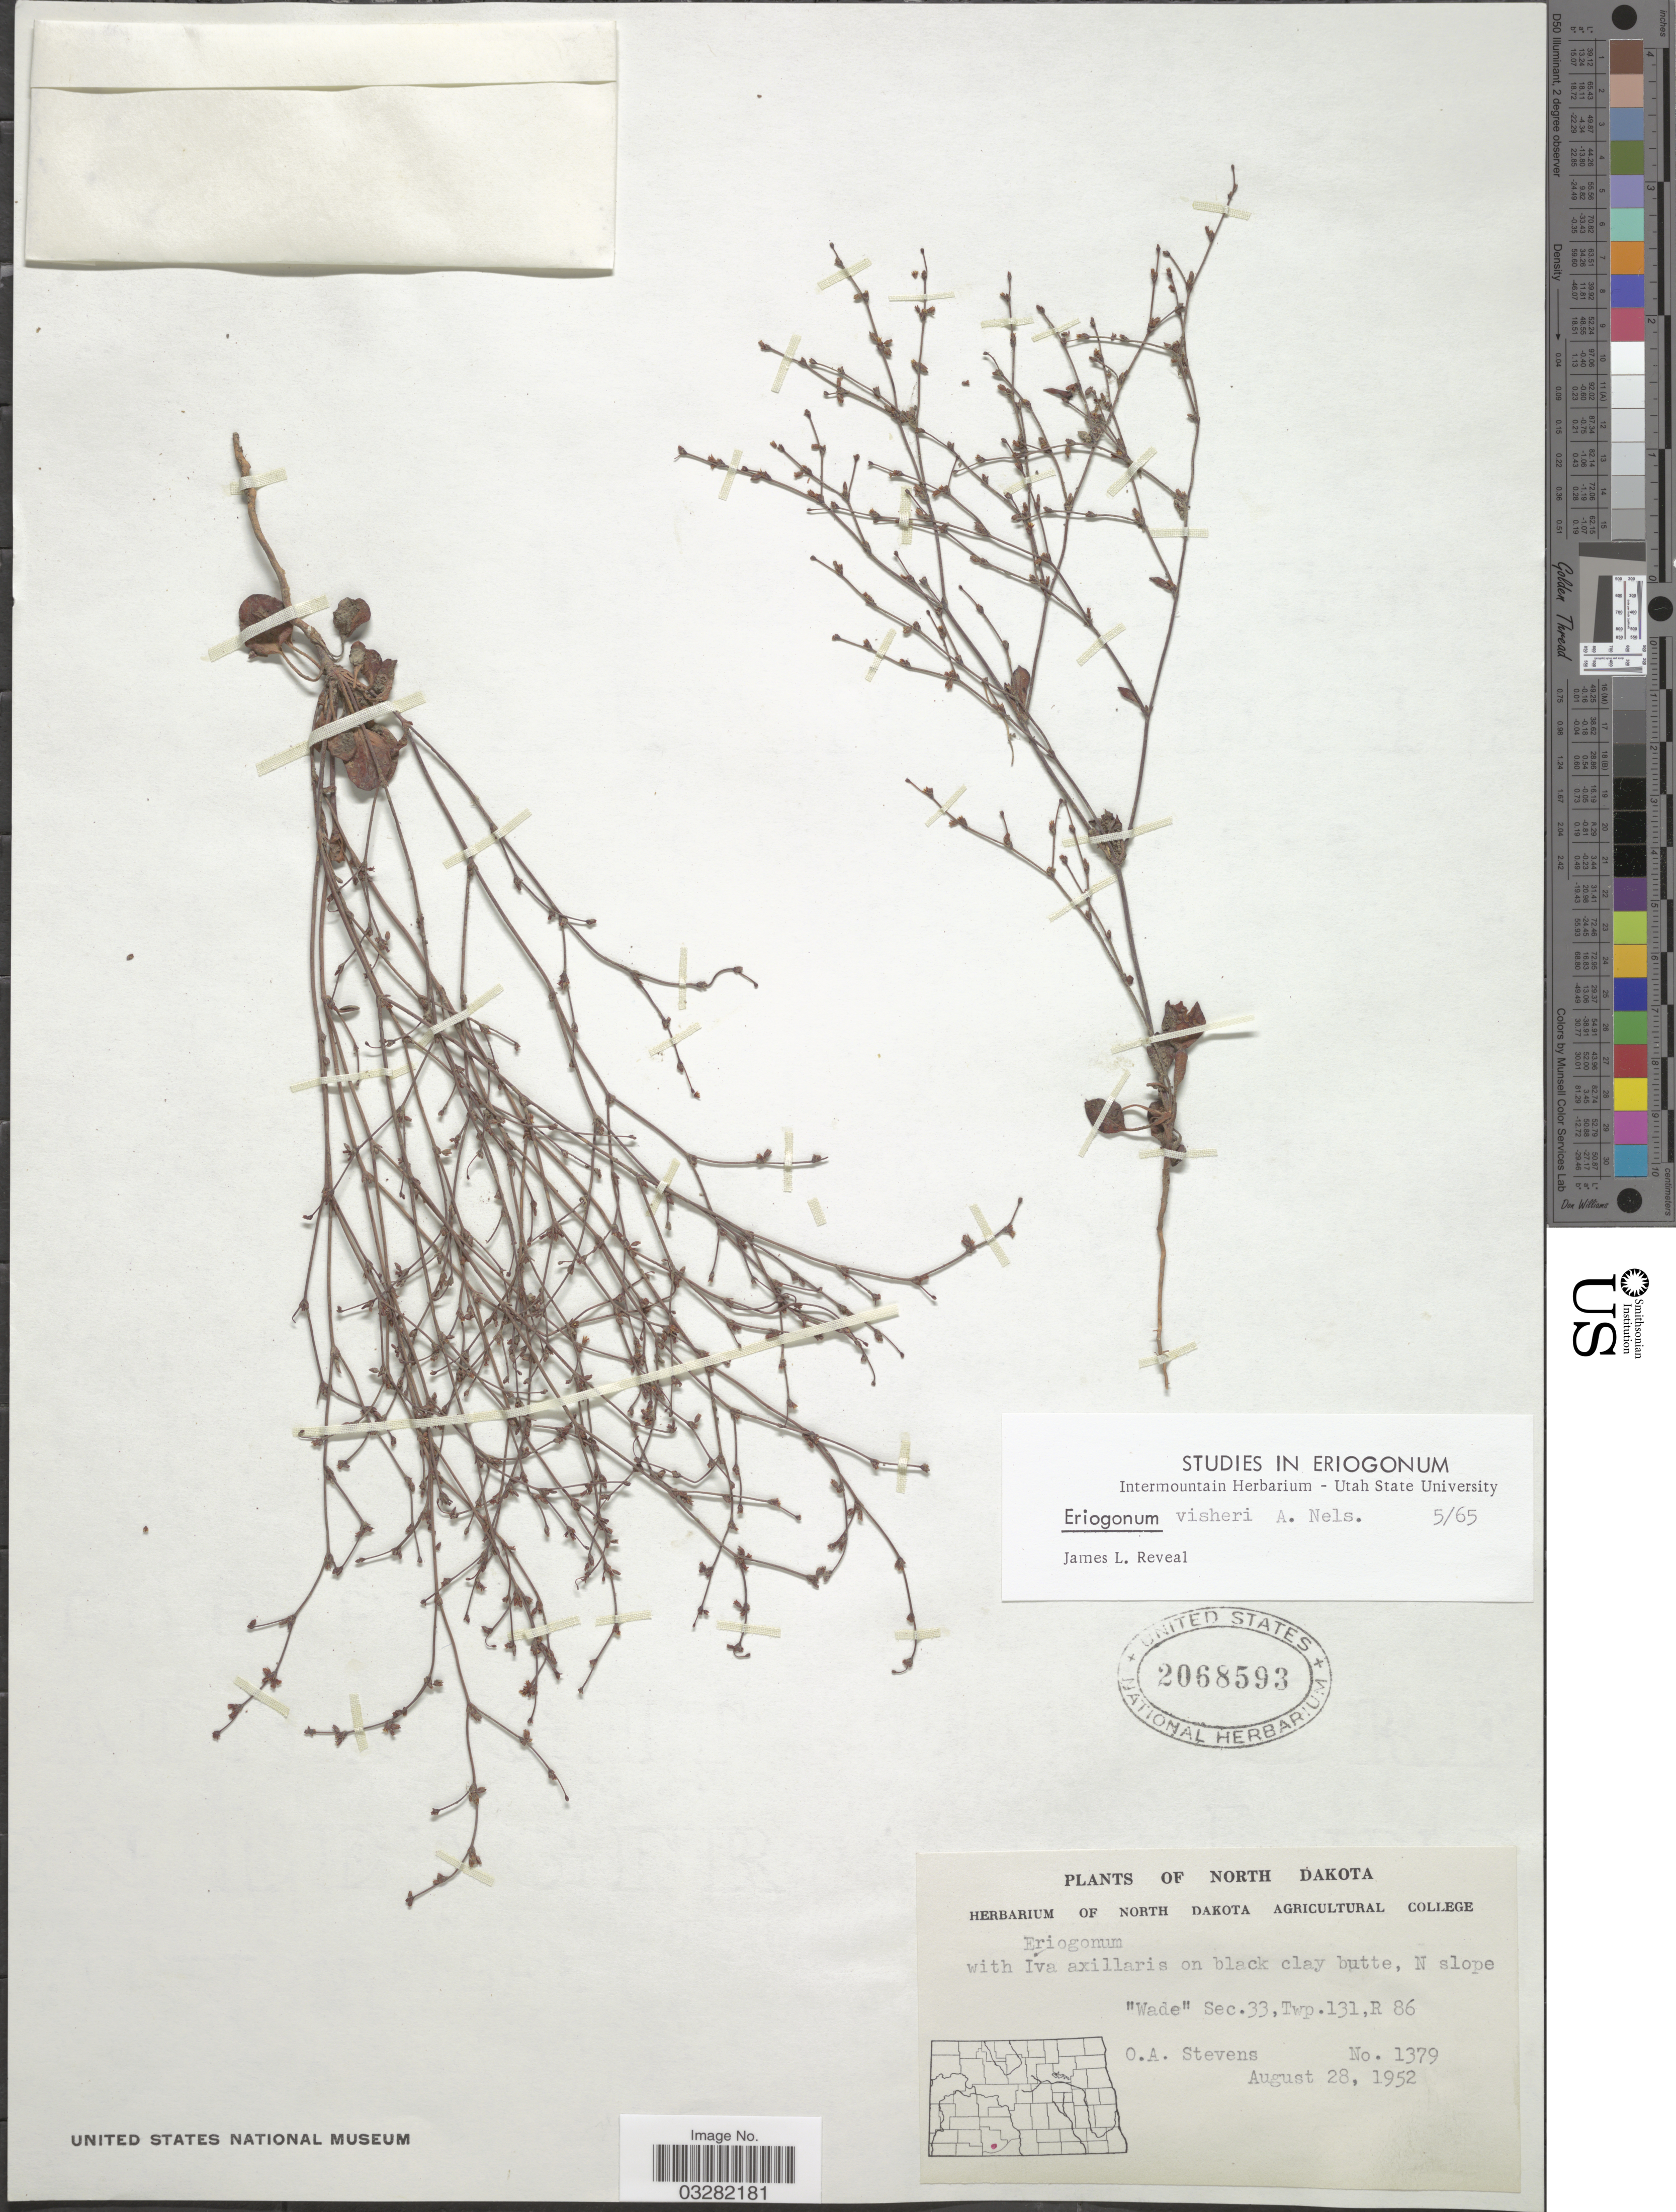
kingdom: Plantae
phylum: Tracheophyta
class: Magnoliopsida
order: Caryophyllales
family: Polygonaceae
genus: Eriogonum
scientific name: Eriogonum visheri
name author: A. Nelson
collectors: O. A. Stevens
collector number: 1379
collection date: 1952-08-28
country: United States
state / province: North Dakota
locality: Wade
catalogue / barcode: US 2068593